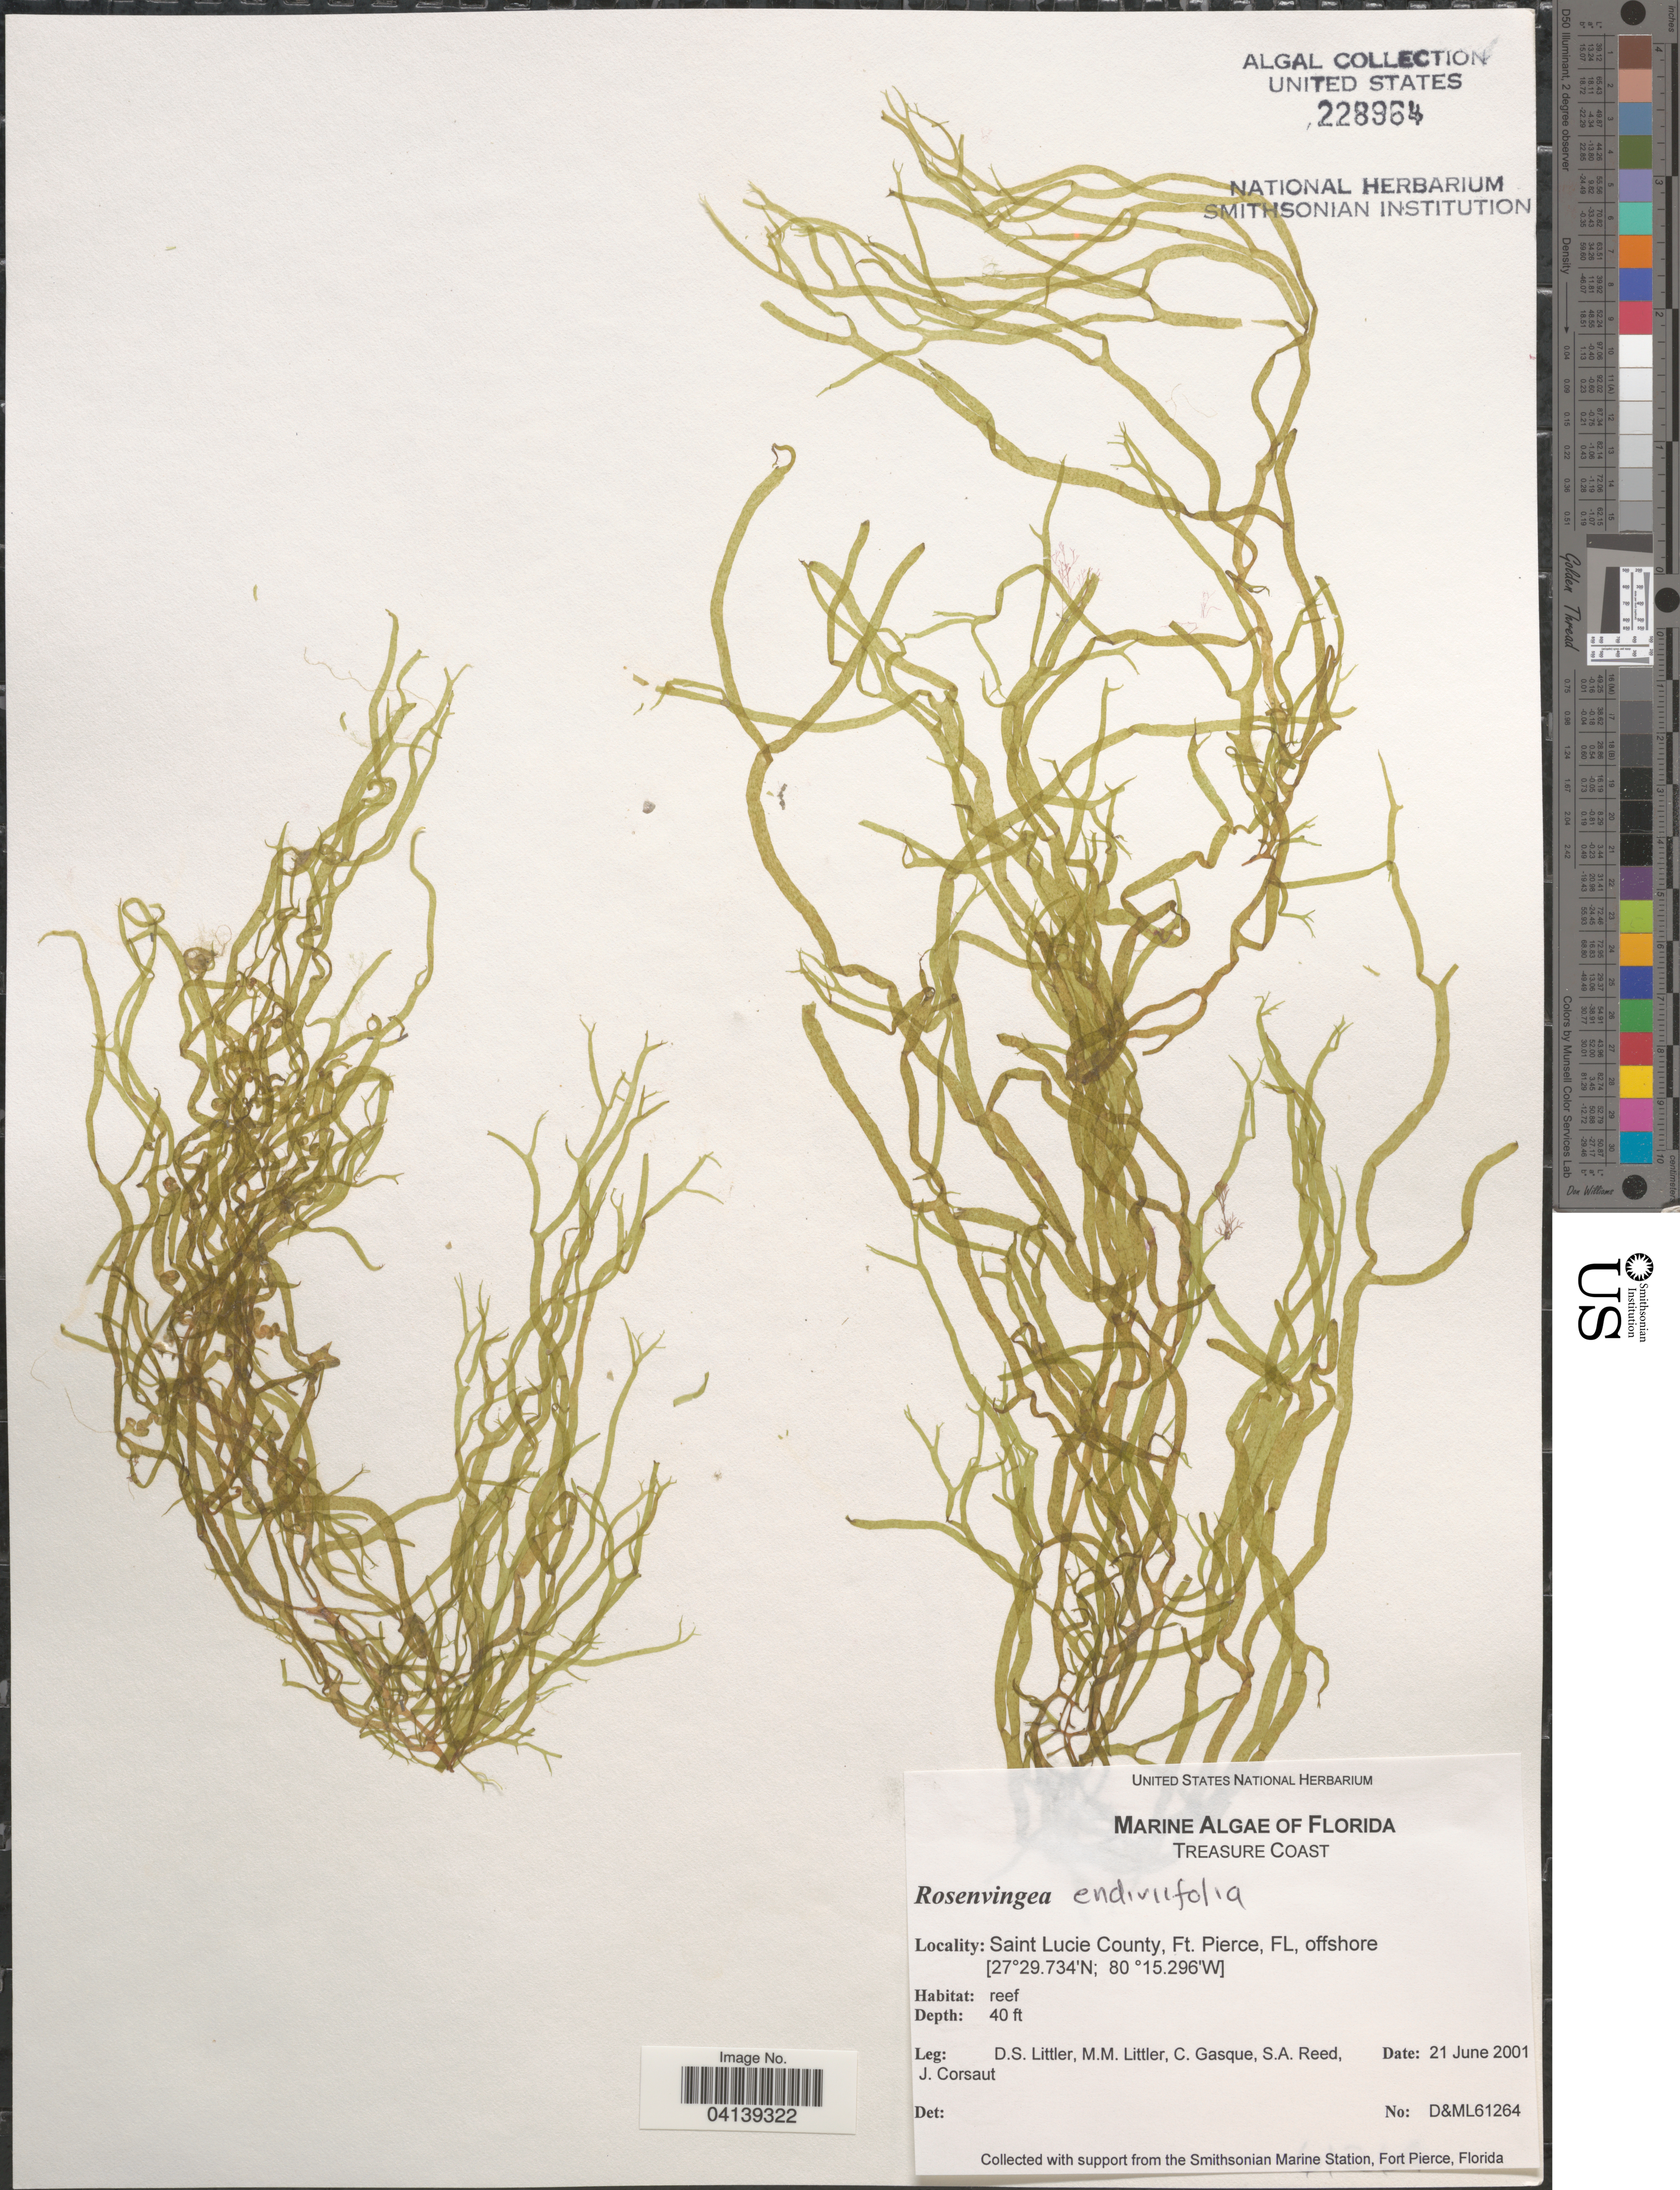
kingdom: Chromista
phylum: Ochrophyta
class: Phaeophyceae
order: Scytosiphonales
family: Scytosiphonaceae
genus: Rosenvingea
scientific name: Rosenvingea endiviifolia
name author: (Martius) M.J. Wynne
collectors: D. S. Littler, C. Gasque, S. Reed & J. Corsaut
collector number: D&ML61264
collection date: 2001-06-21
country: United States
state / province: Florida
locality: Treasure Coast. Saint Lucie County, Ft. Fierce, offshore.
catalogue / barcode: US 228964